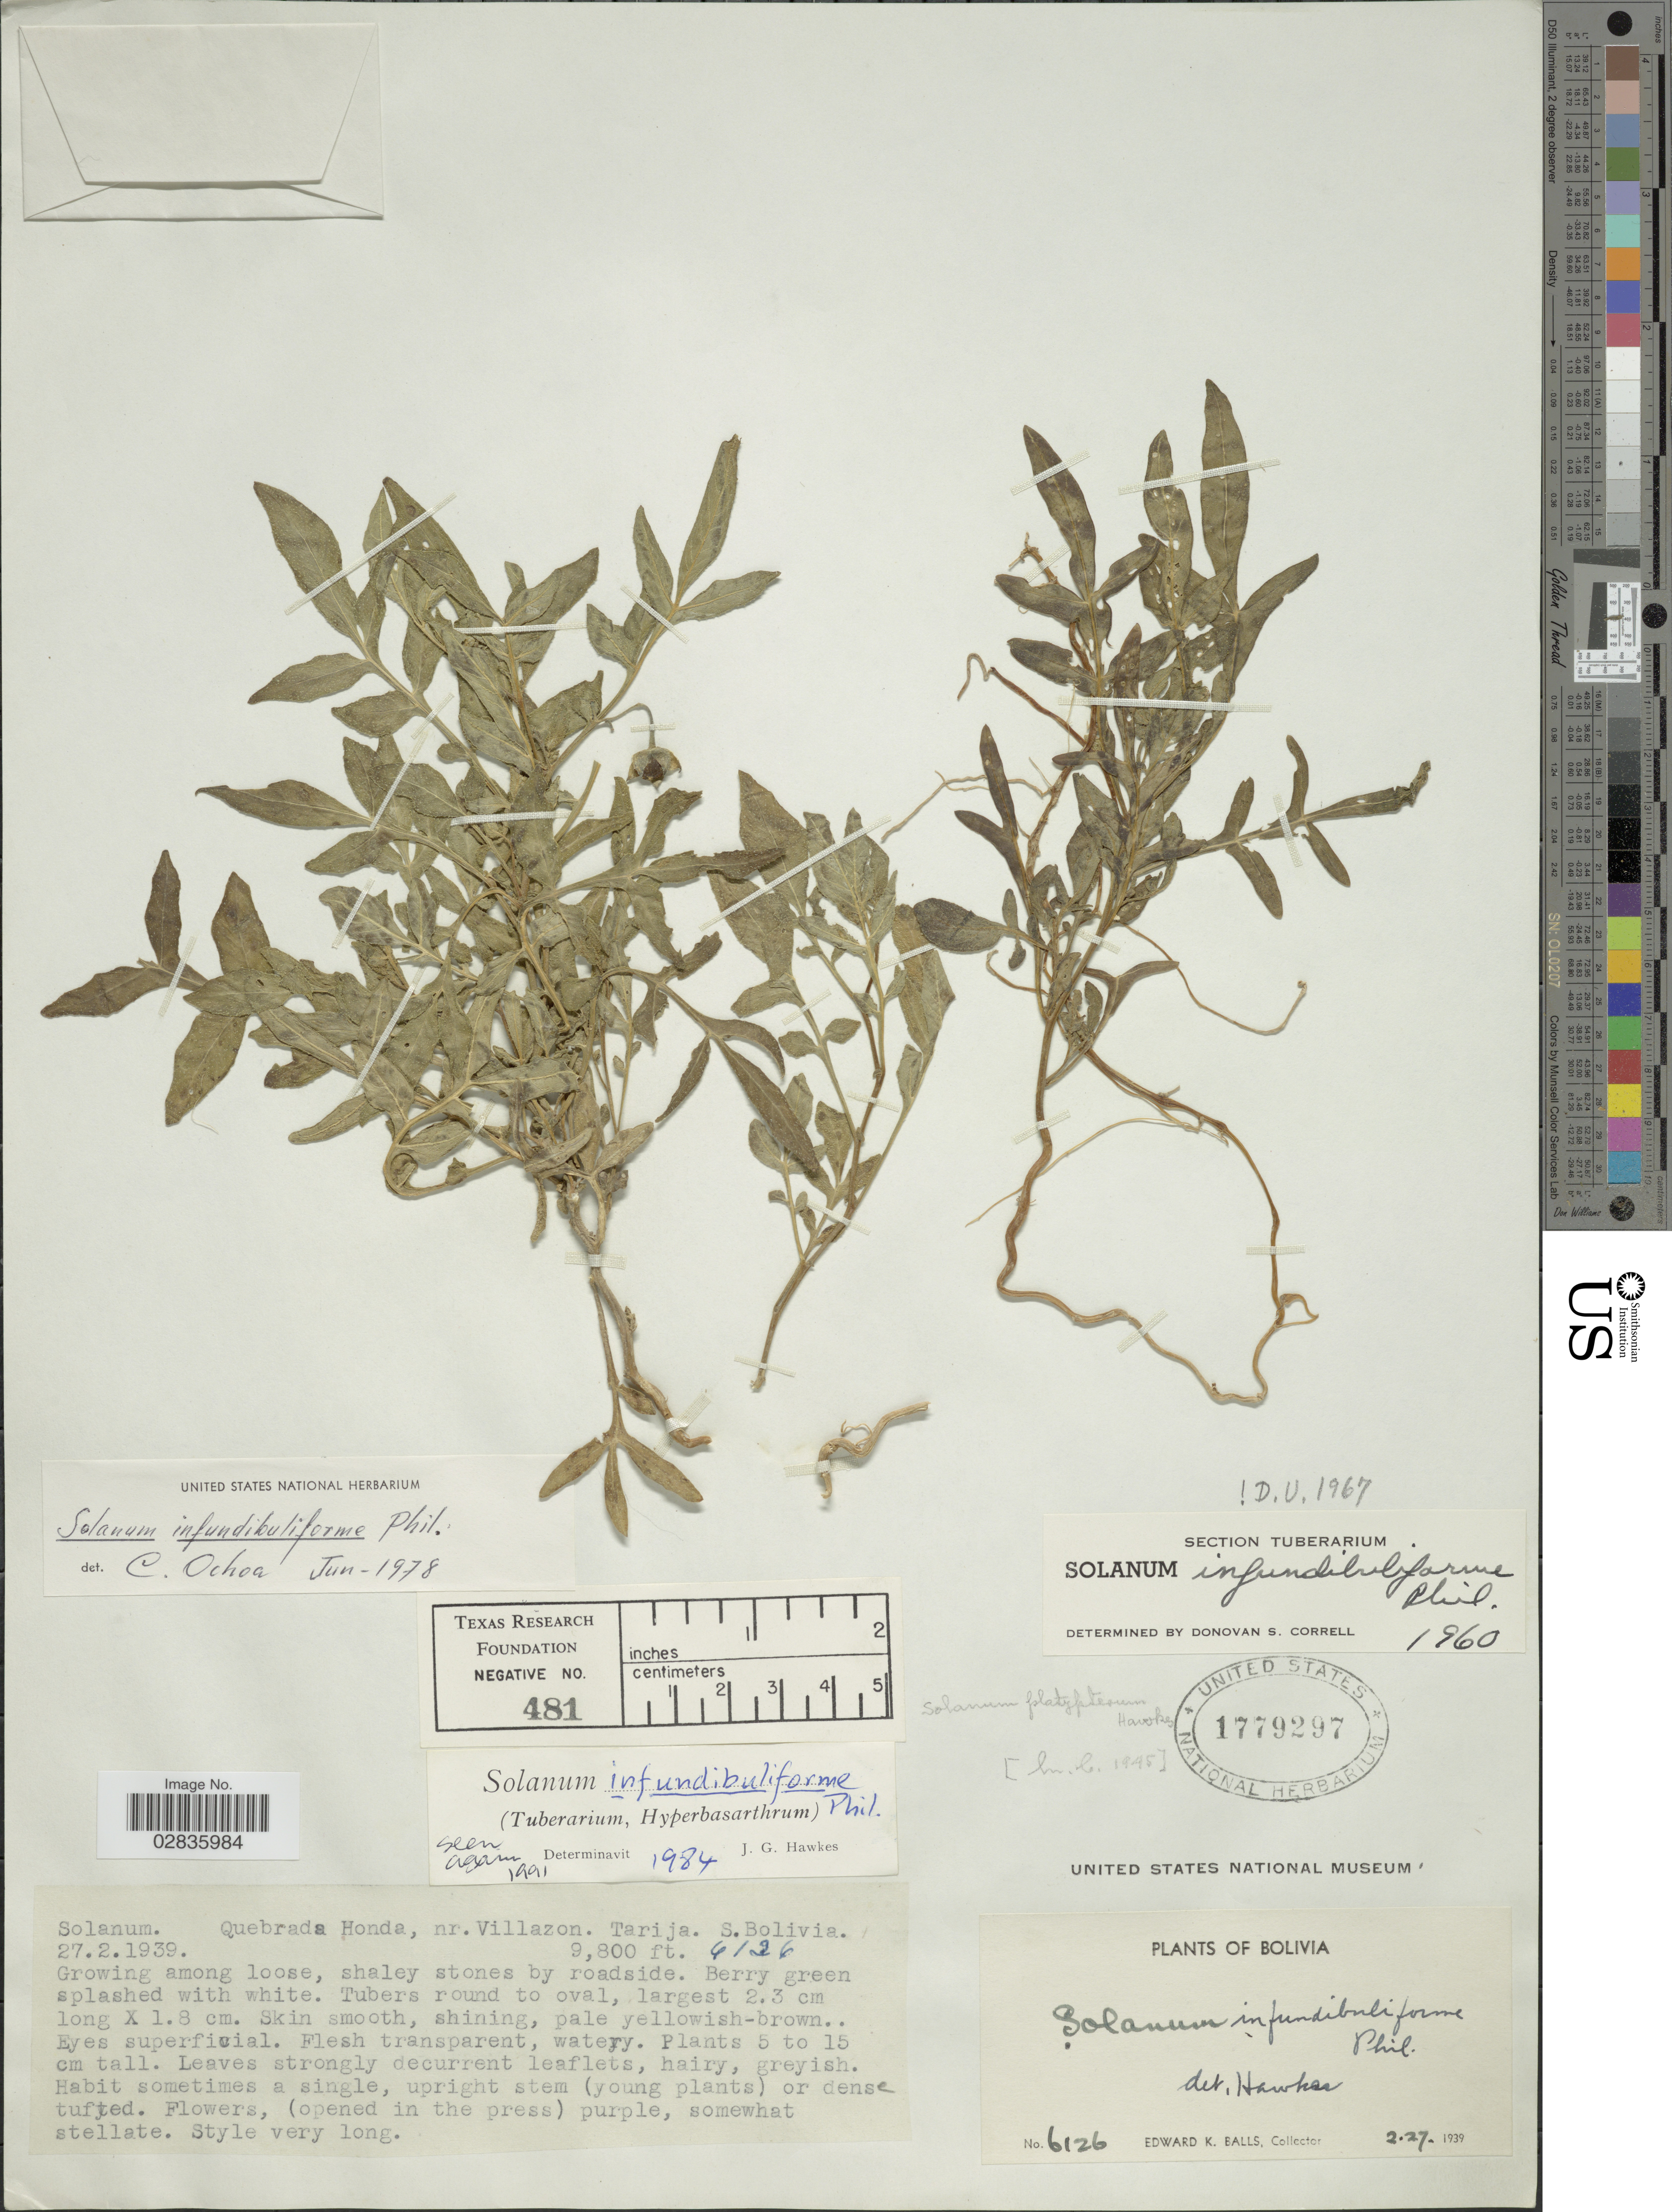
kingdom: Plantae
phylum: Tracheophyta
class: Magnoliopsida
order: Solanales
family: Solanaceae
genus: Solanum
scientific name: Solanum infundibuliforme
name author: Phil.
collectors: E. K. Balls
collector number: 6126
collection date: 1939-02-27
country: Bolivia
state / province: Tarija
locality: Quebrada Honda, nr. Villazon. S. Bolivia.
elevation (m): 2987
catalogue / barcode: US 1779297